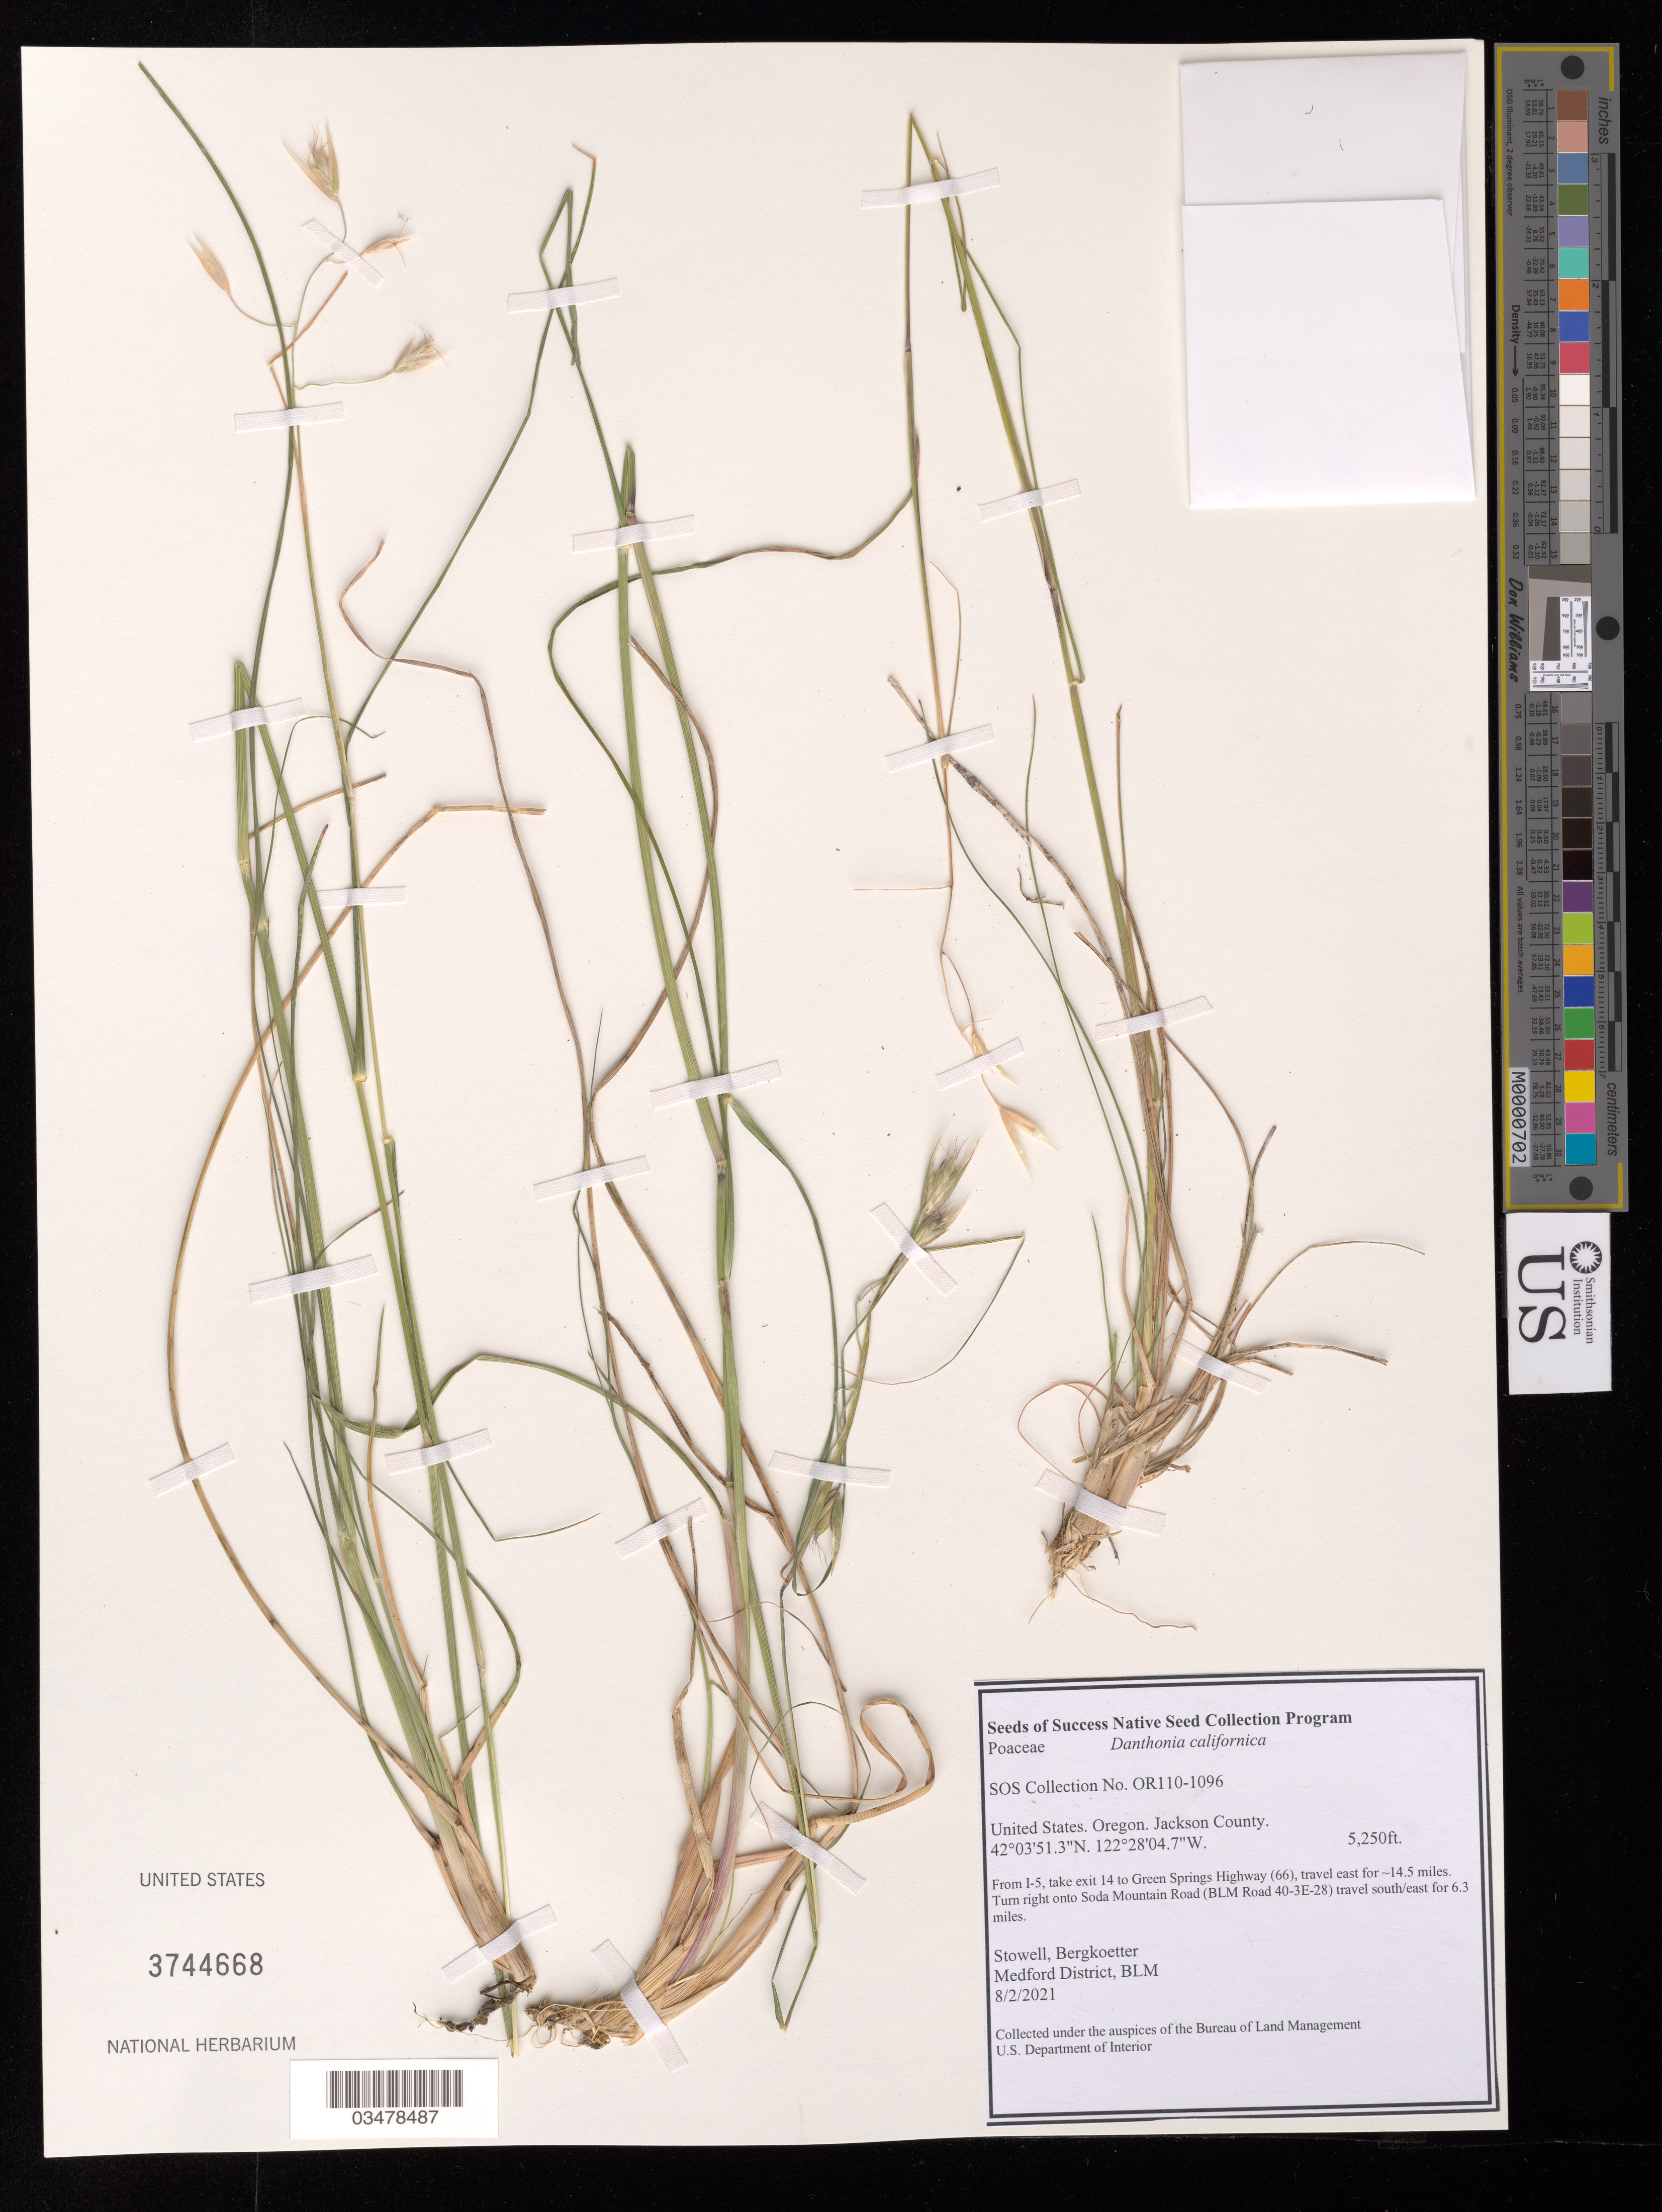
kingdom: Plantae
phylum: Tracheophyta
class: Liliopsida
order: Poales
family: Poaceae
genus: Danthonia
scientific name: Danthonia californica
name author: Bol.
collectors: -. Stowell & -. Bergkoetter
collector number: OR110-1096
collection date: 2021-08-02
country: United States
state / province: Oregon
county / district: Jackson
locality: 6.3 mi SE on Soda Mtn Road (BLM Road 40-3E-28)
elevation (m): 1600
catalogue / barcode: US 3744668